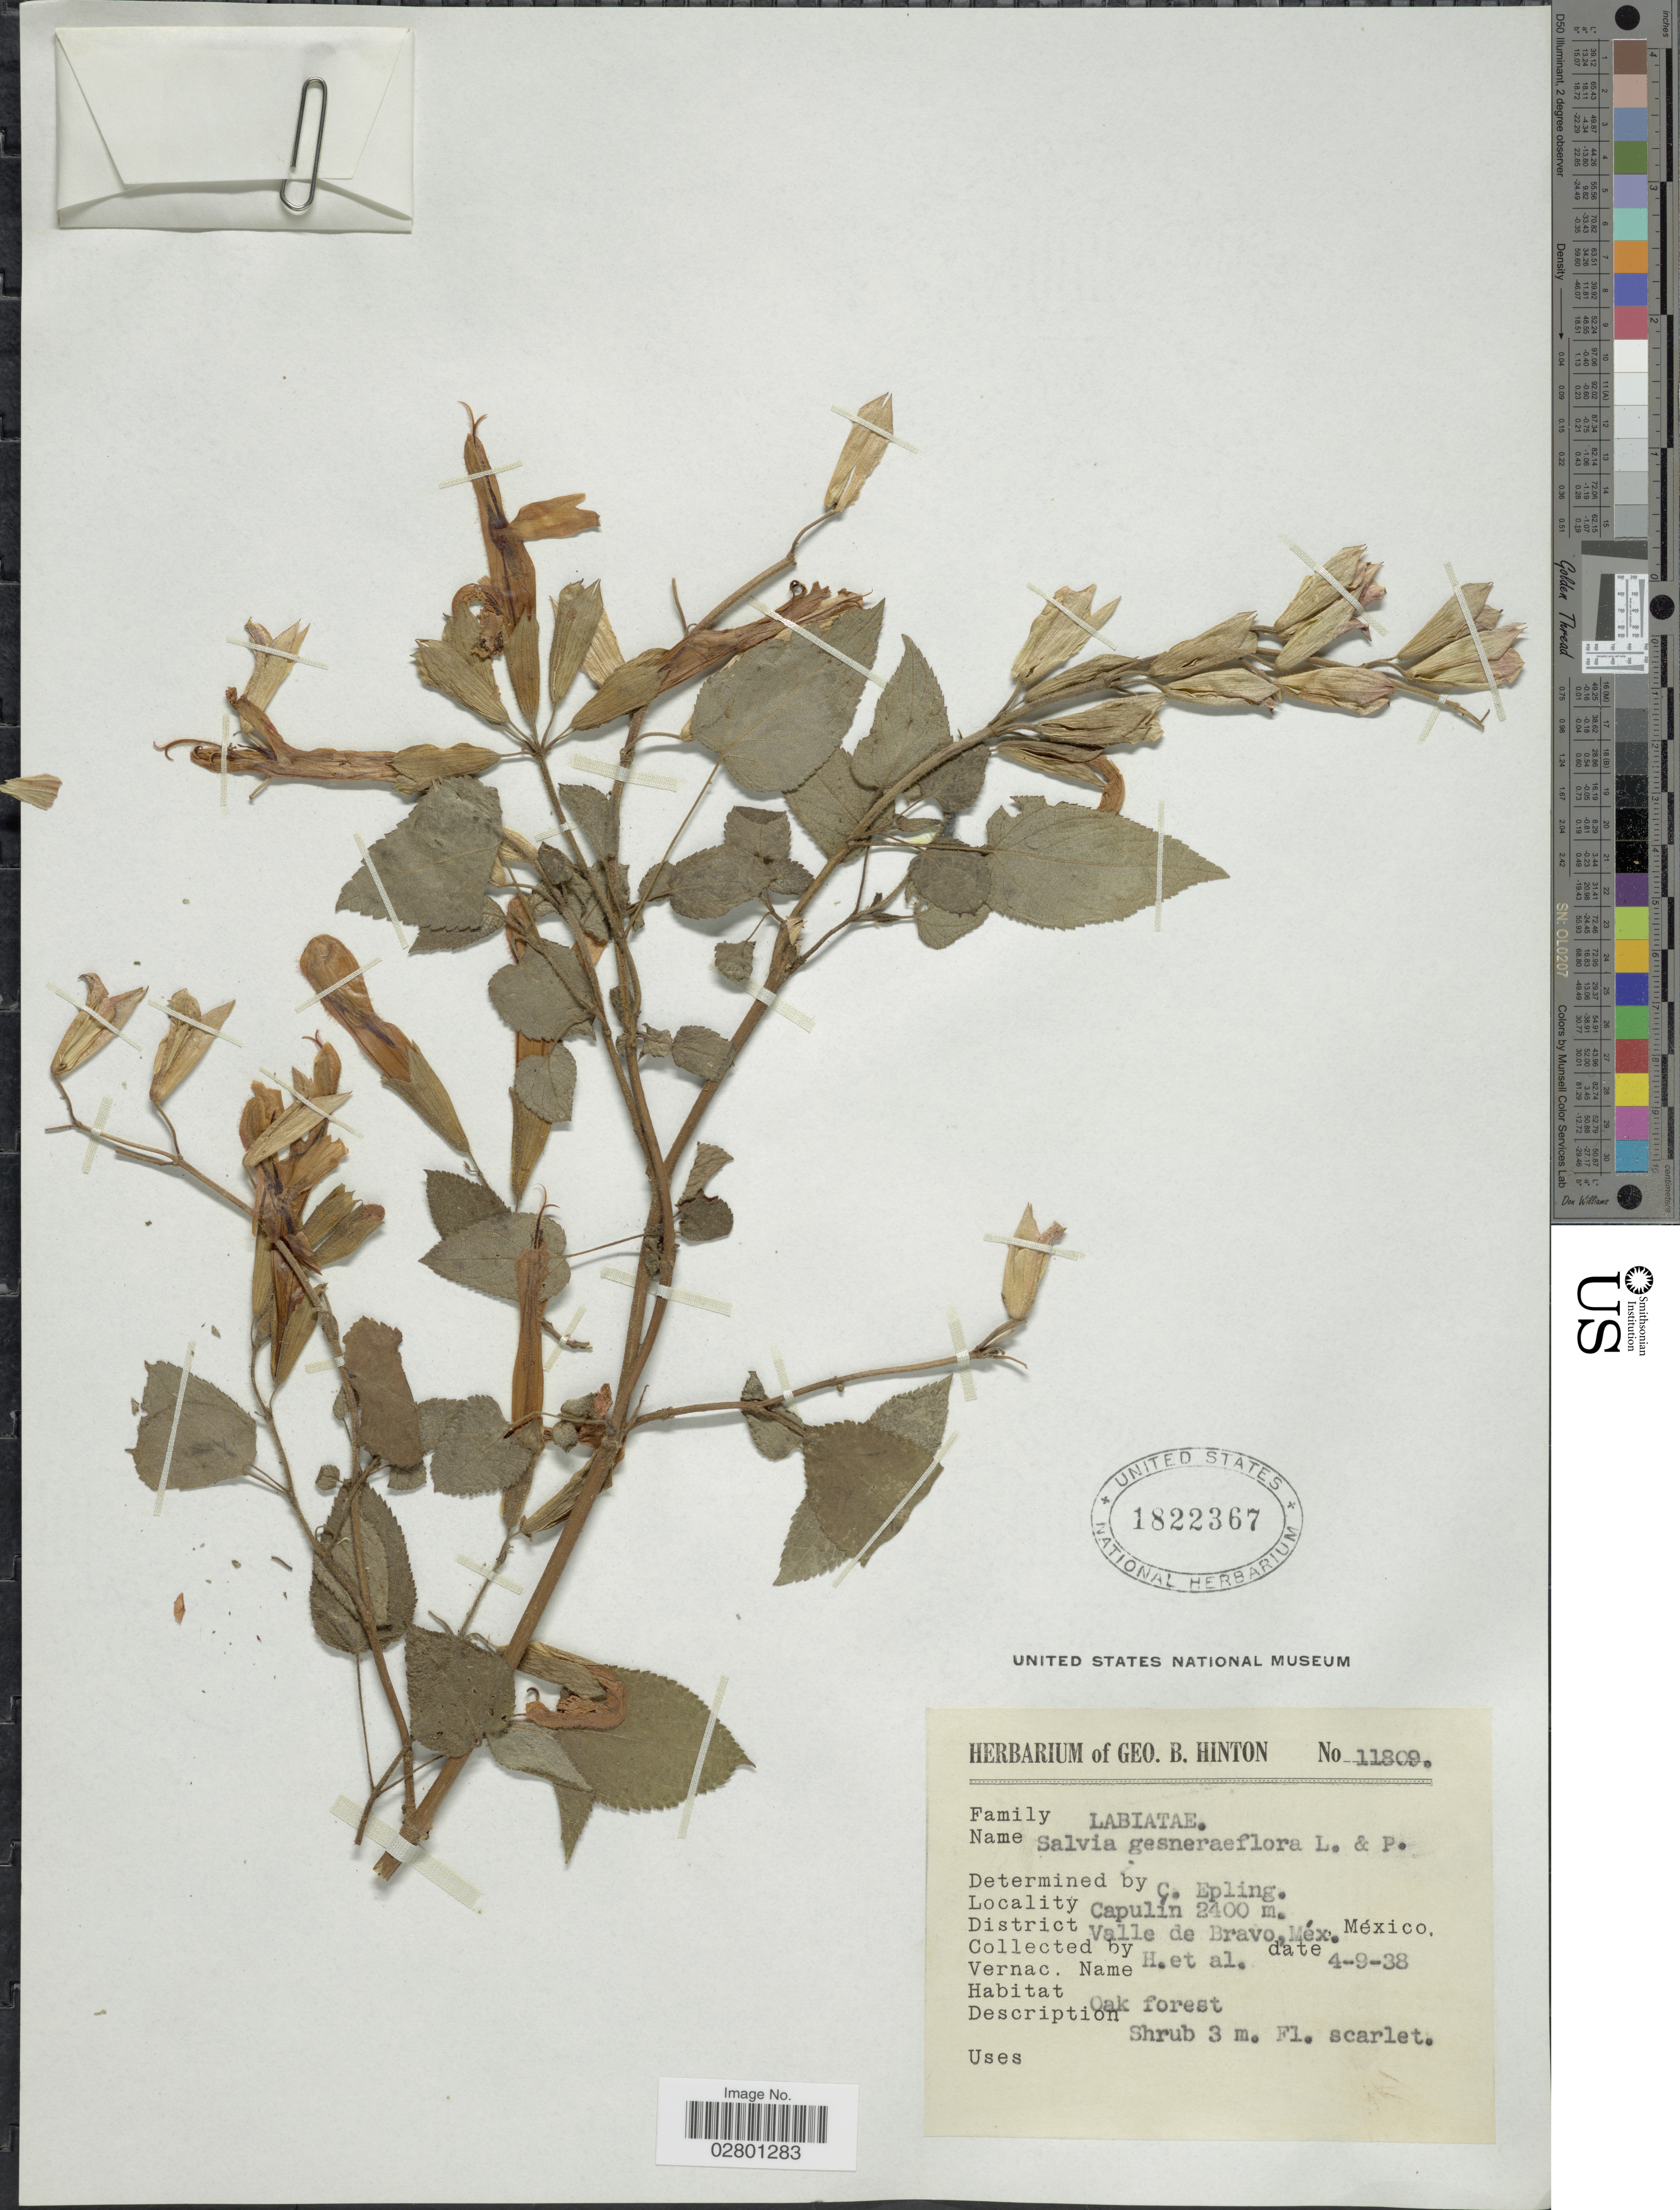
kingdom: Plantae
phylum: Tracheophyta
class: Magnoliopsida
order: Lamiales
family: Lamiaceae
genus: Salvia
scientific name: Salvia gesneriiflora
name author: Lindl. & Paxton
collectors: G. B. Hinton & et al.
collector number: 11809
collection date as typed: Transcribed d/m/y: 4/9/38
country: Mexico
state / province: México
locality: Capulín, District Valle de Bravo.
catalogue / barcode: US 1822367